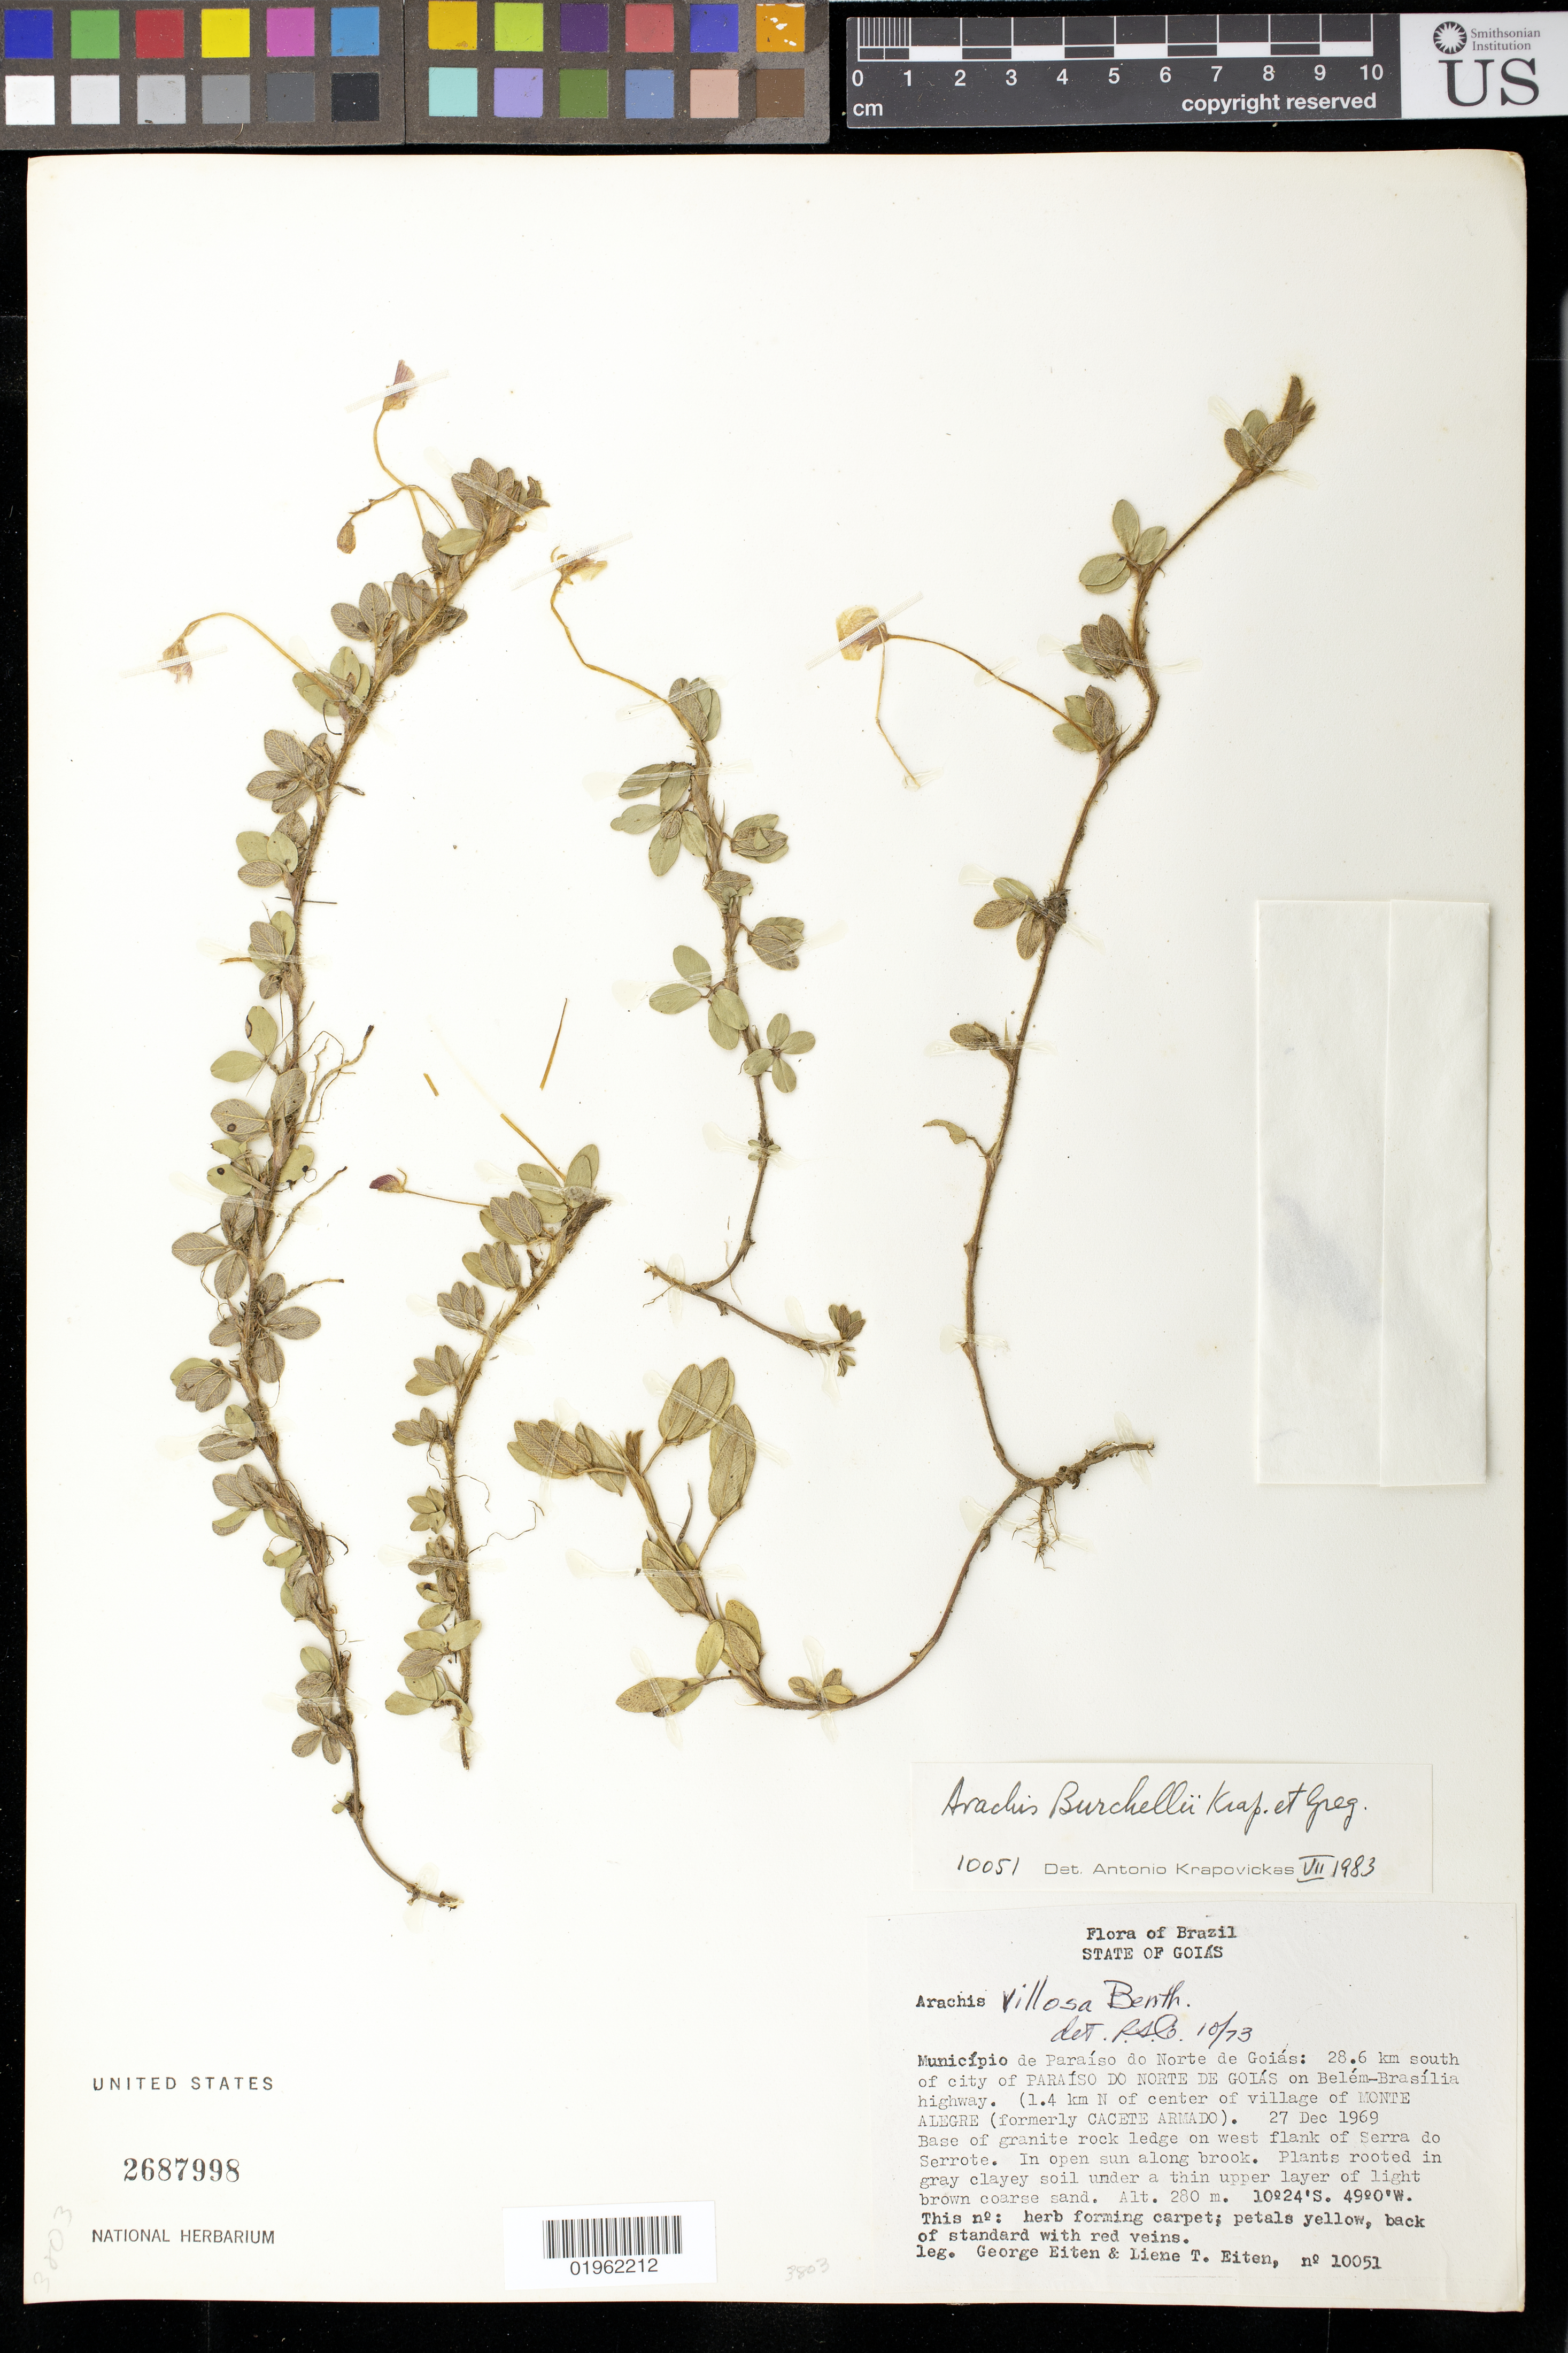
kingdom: Plantae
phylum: Tracheophyta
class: Magnoliopsida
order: Fabales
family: Fabaceae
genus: Arachis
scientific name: Arachis burchellii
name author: Krapov. & W.C. Greg.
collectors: G. Eiten & L. T. Eiten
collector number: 10051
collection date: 1969-12-27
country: Brazil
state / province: Goiás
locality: Municipio de Paraiso do Norte de Goias: 28.6 km south of City of Paraiso do Norte de Goías on Belém-Brasília highway. (1.4 km N of cente of village of Monte Alegre (formerly Cacete Armado)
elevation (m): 280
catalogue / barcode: US 2687998